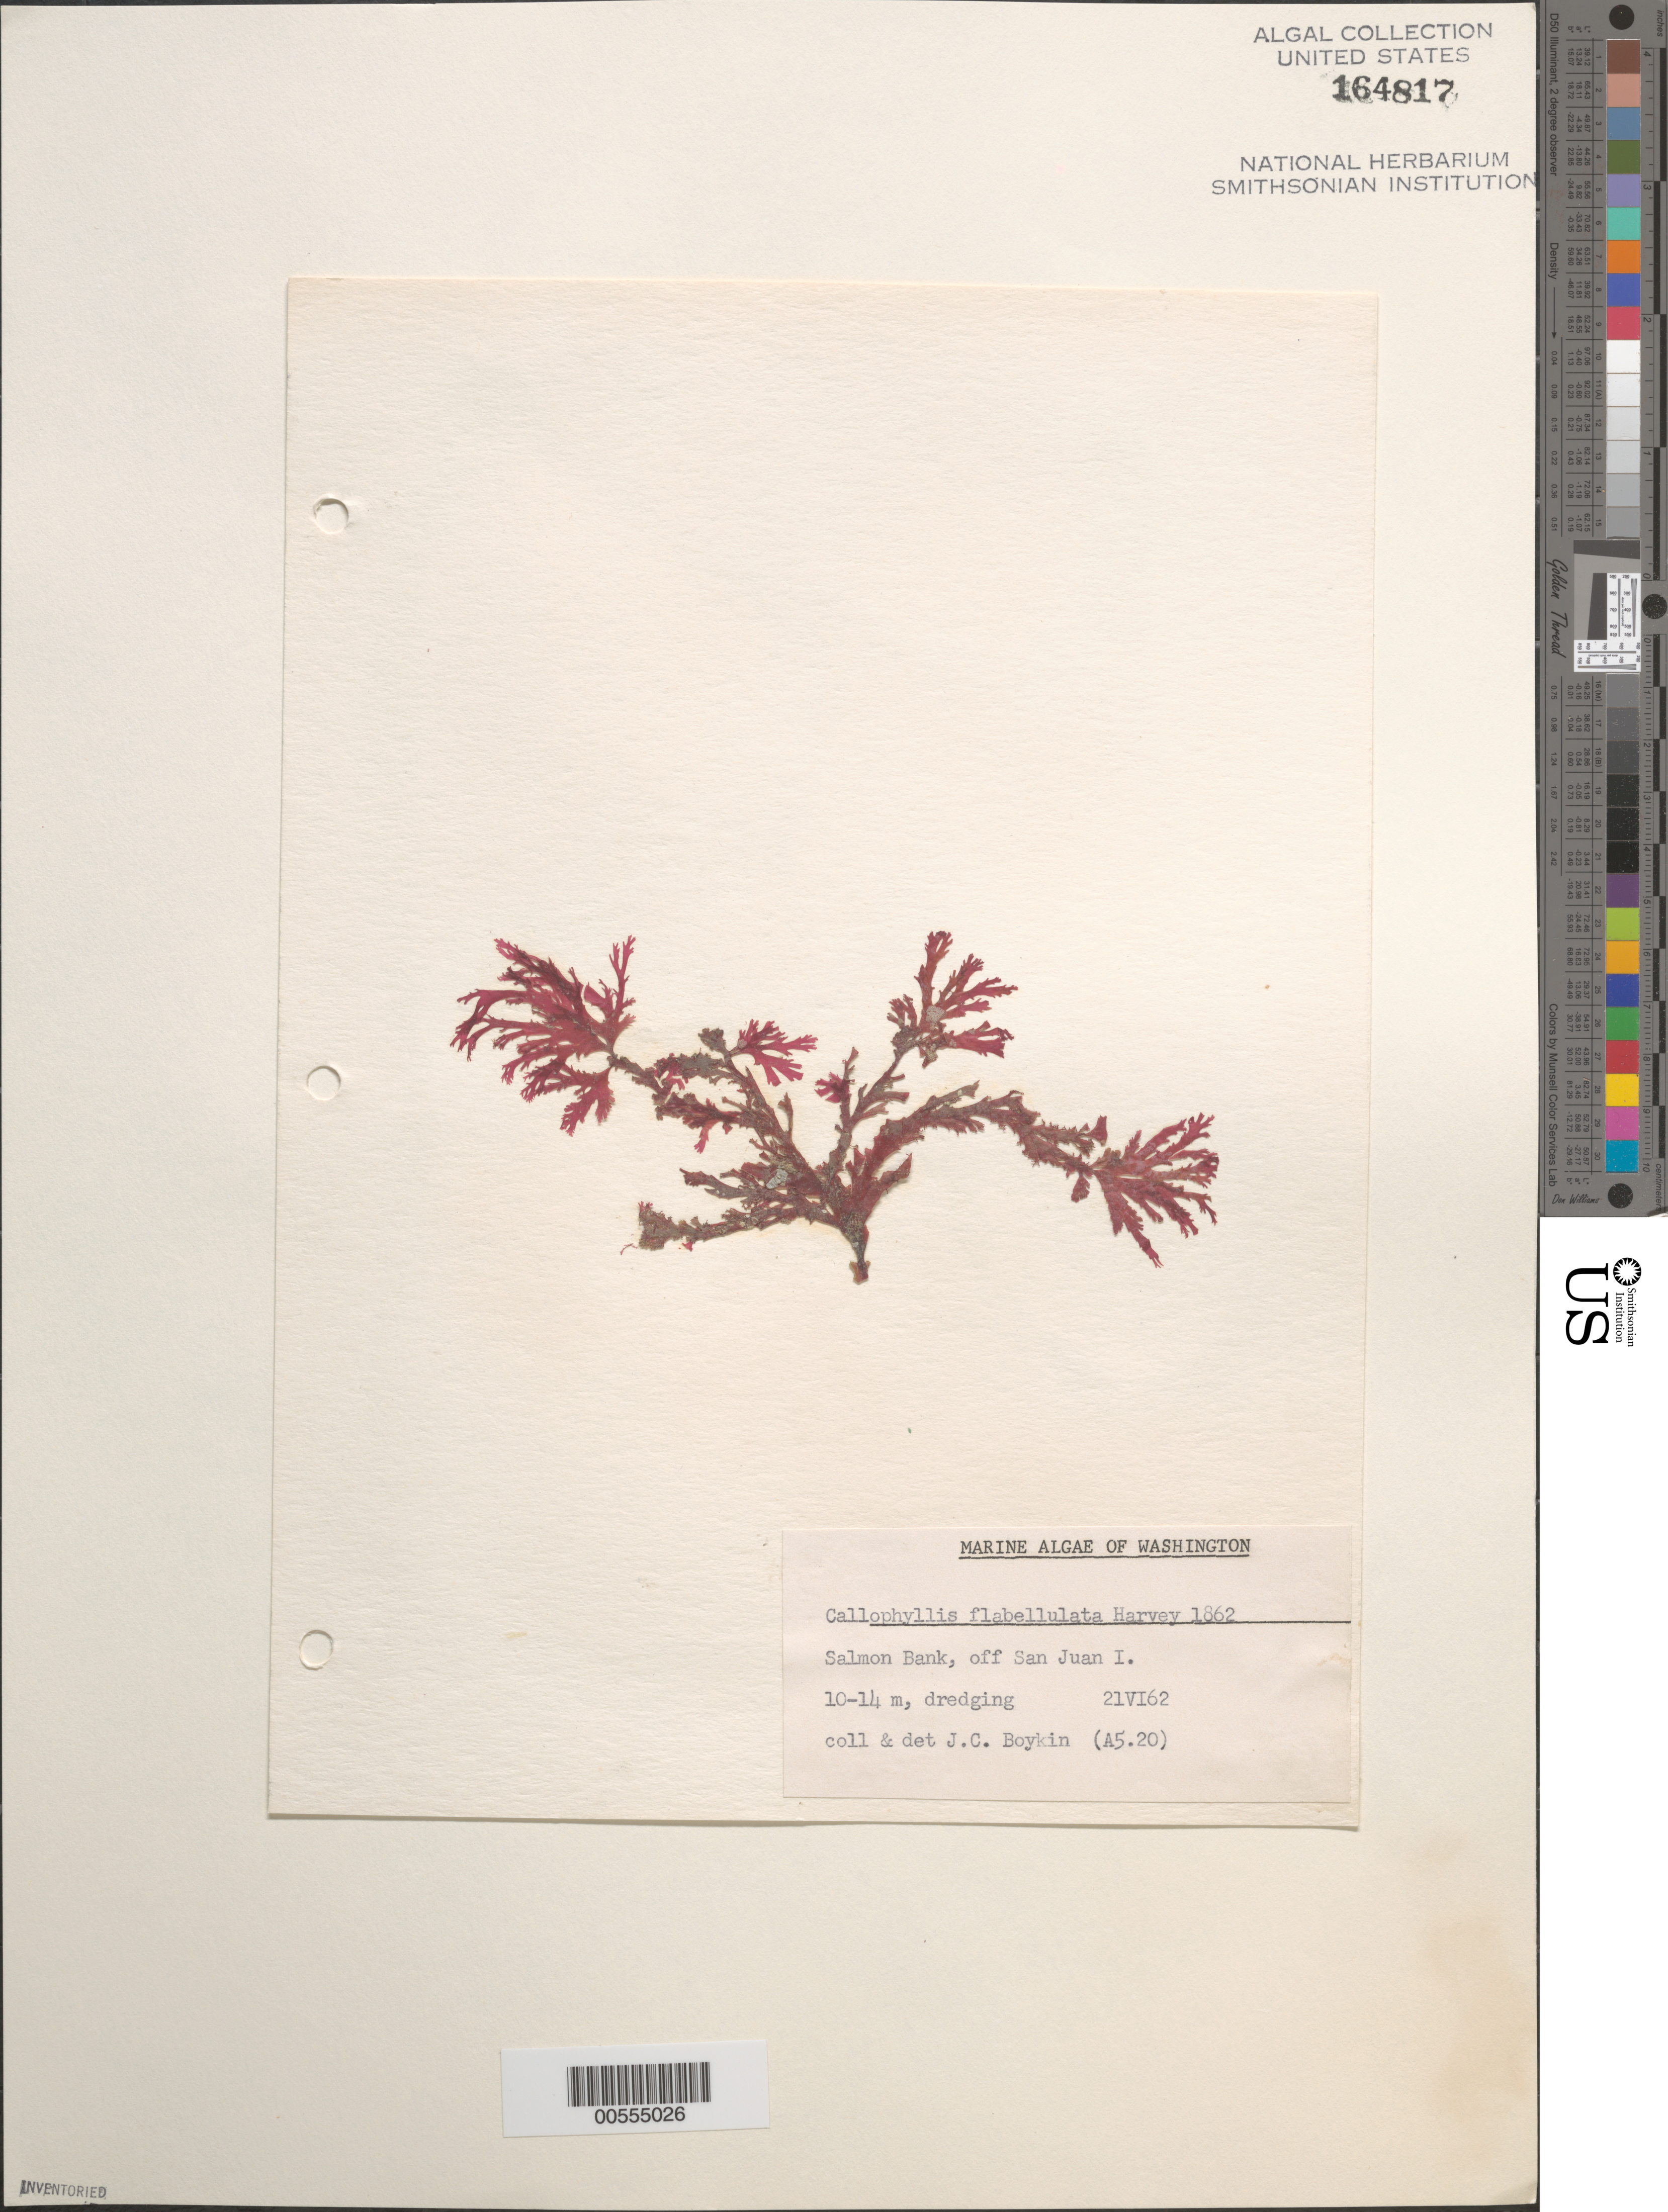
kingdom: Plantae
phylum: Rhodophyta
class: Florideophyceae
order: Gigartinales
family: Kallymeniaceae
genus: Callophyllis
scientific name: Callophyllis flabellulata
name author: Harv.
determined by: Boykin, J. C.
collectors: J. Boykin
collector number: A5.20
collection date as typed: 21 Jun 1962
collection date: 1962-06-21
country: United States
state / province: Washington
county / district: San Juan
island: San Juan Island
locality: Salmon Bank, off San Juan Island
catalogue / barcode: US 164817